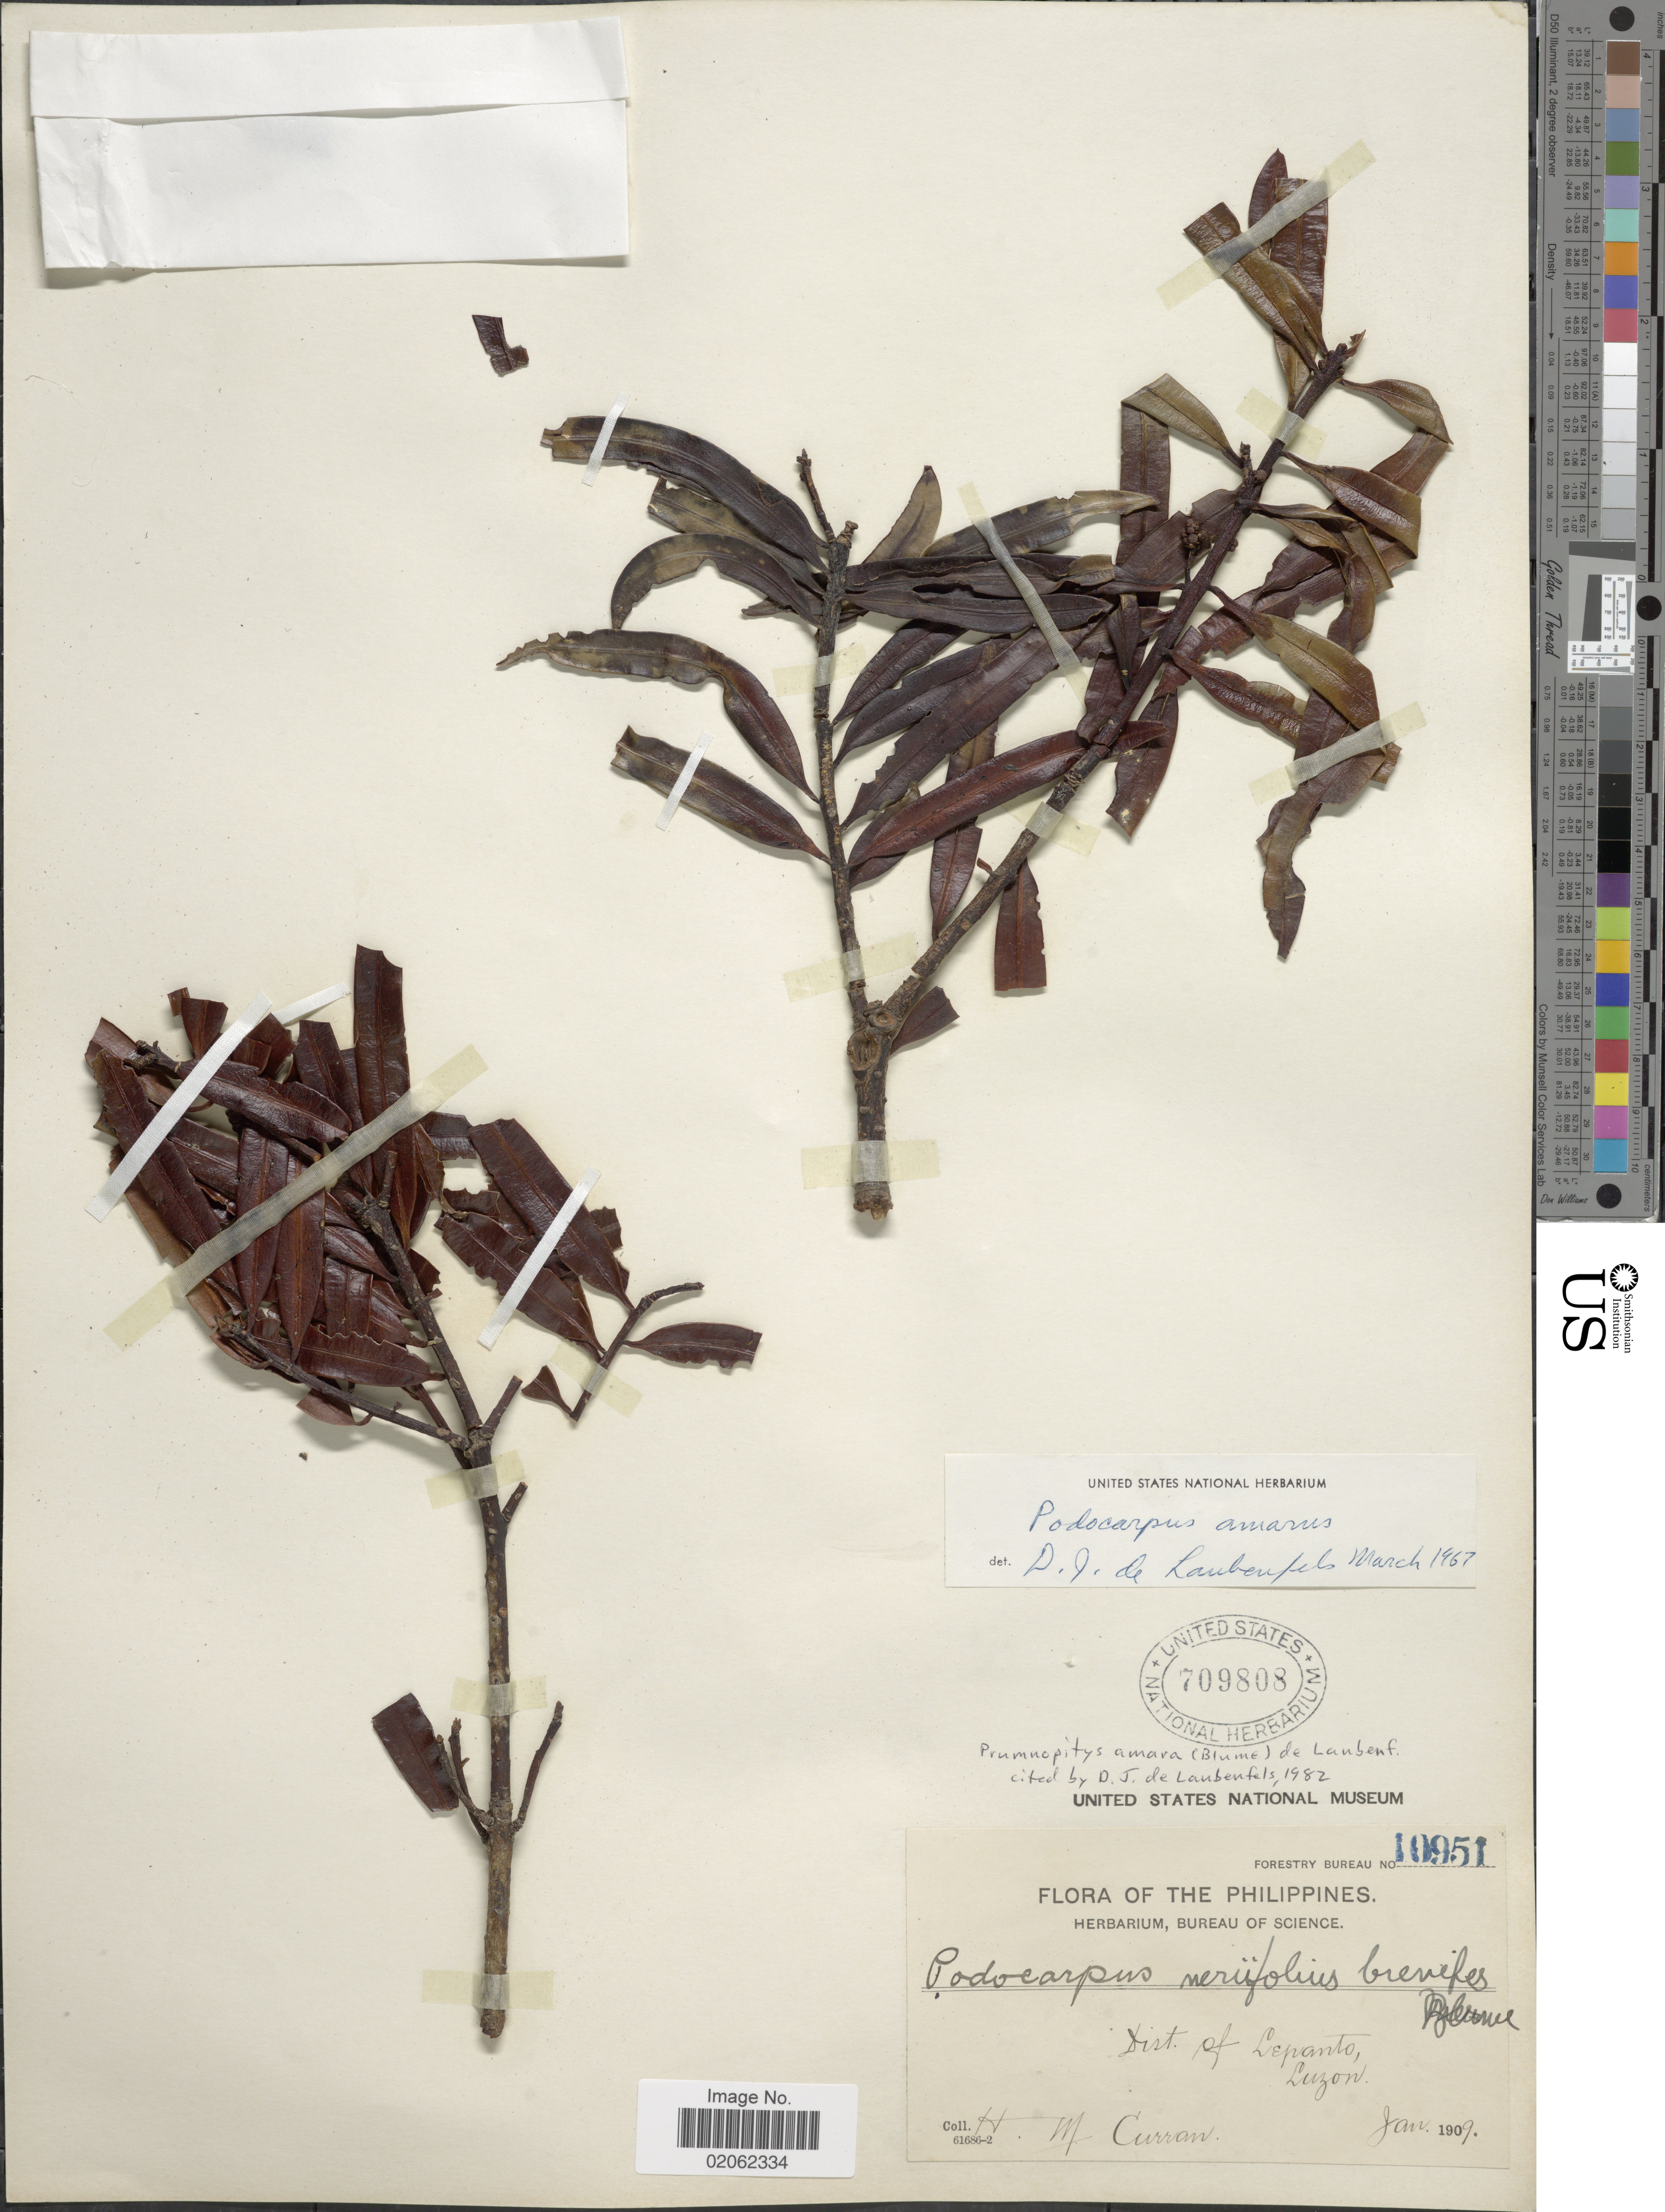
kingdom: Plantae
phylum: Tracheophyta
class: Pinopsida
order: Pinales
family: Podocarpaceae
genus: Prumnopitys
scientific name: Prumnopitys amara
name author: (Blume) de Laub.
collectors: H. M. Curran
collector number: Forestry Bureau 10951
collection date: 1909-01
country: Philippines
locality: Dist of Lepanto, Luzon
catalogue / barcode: US 709808